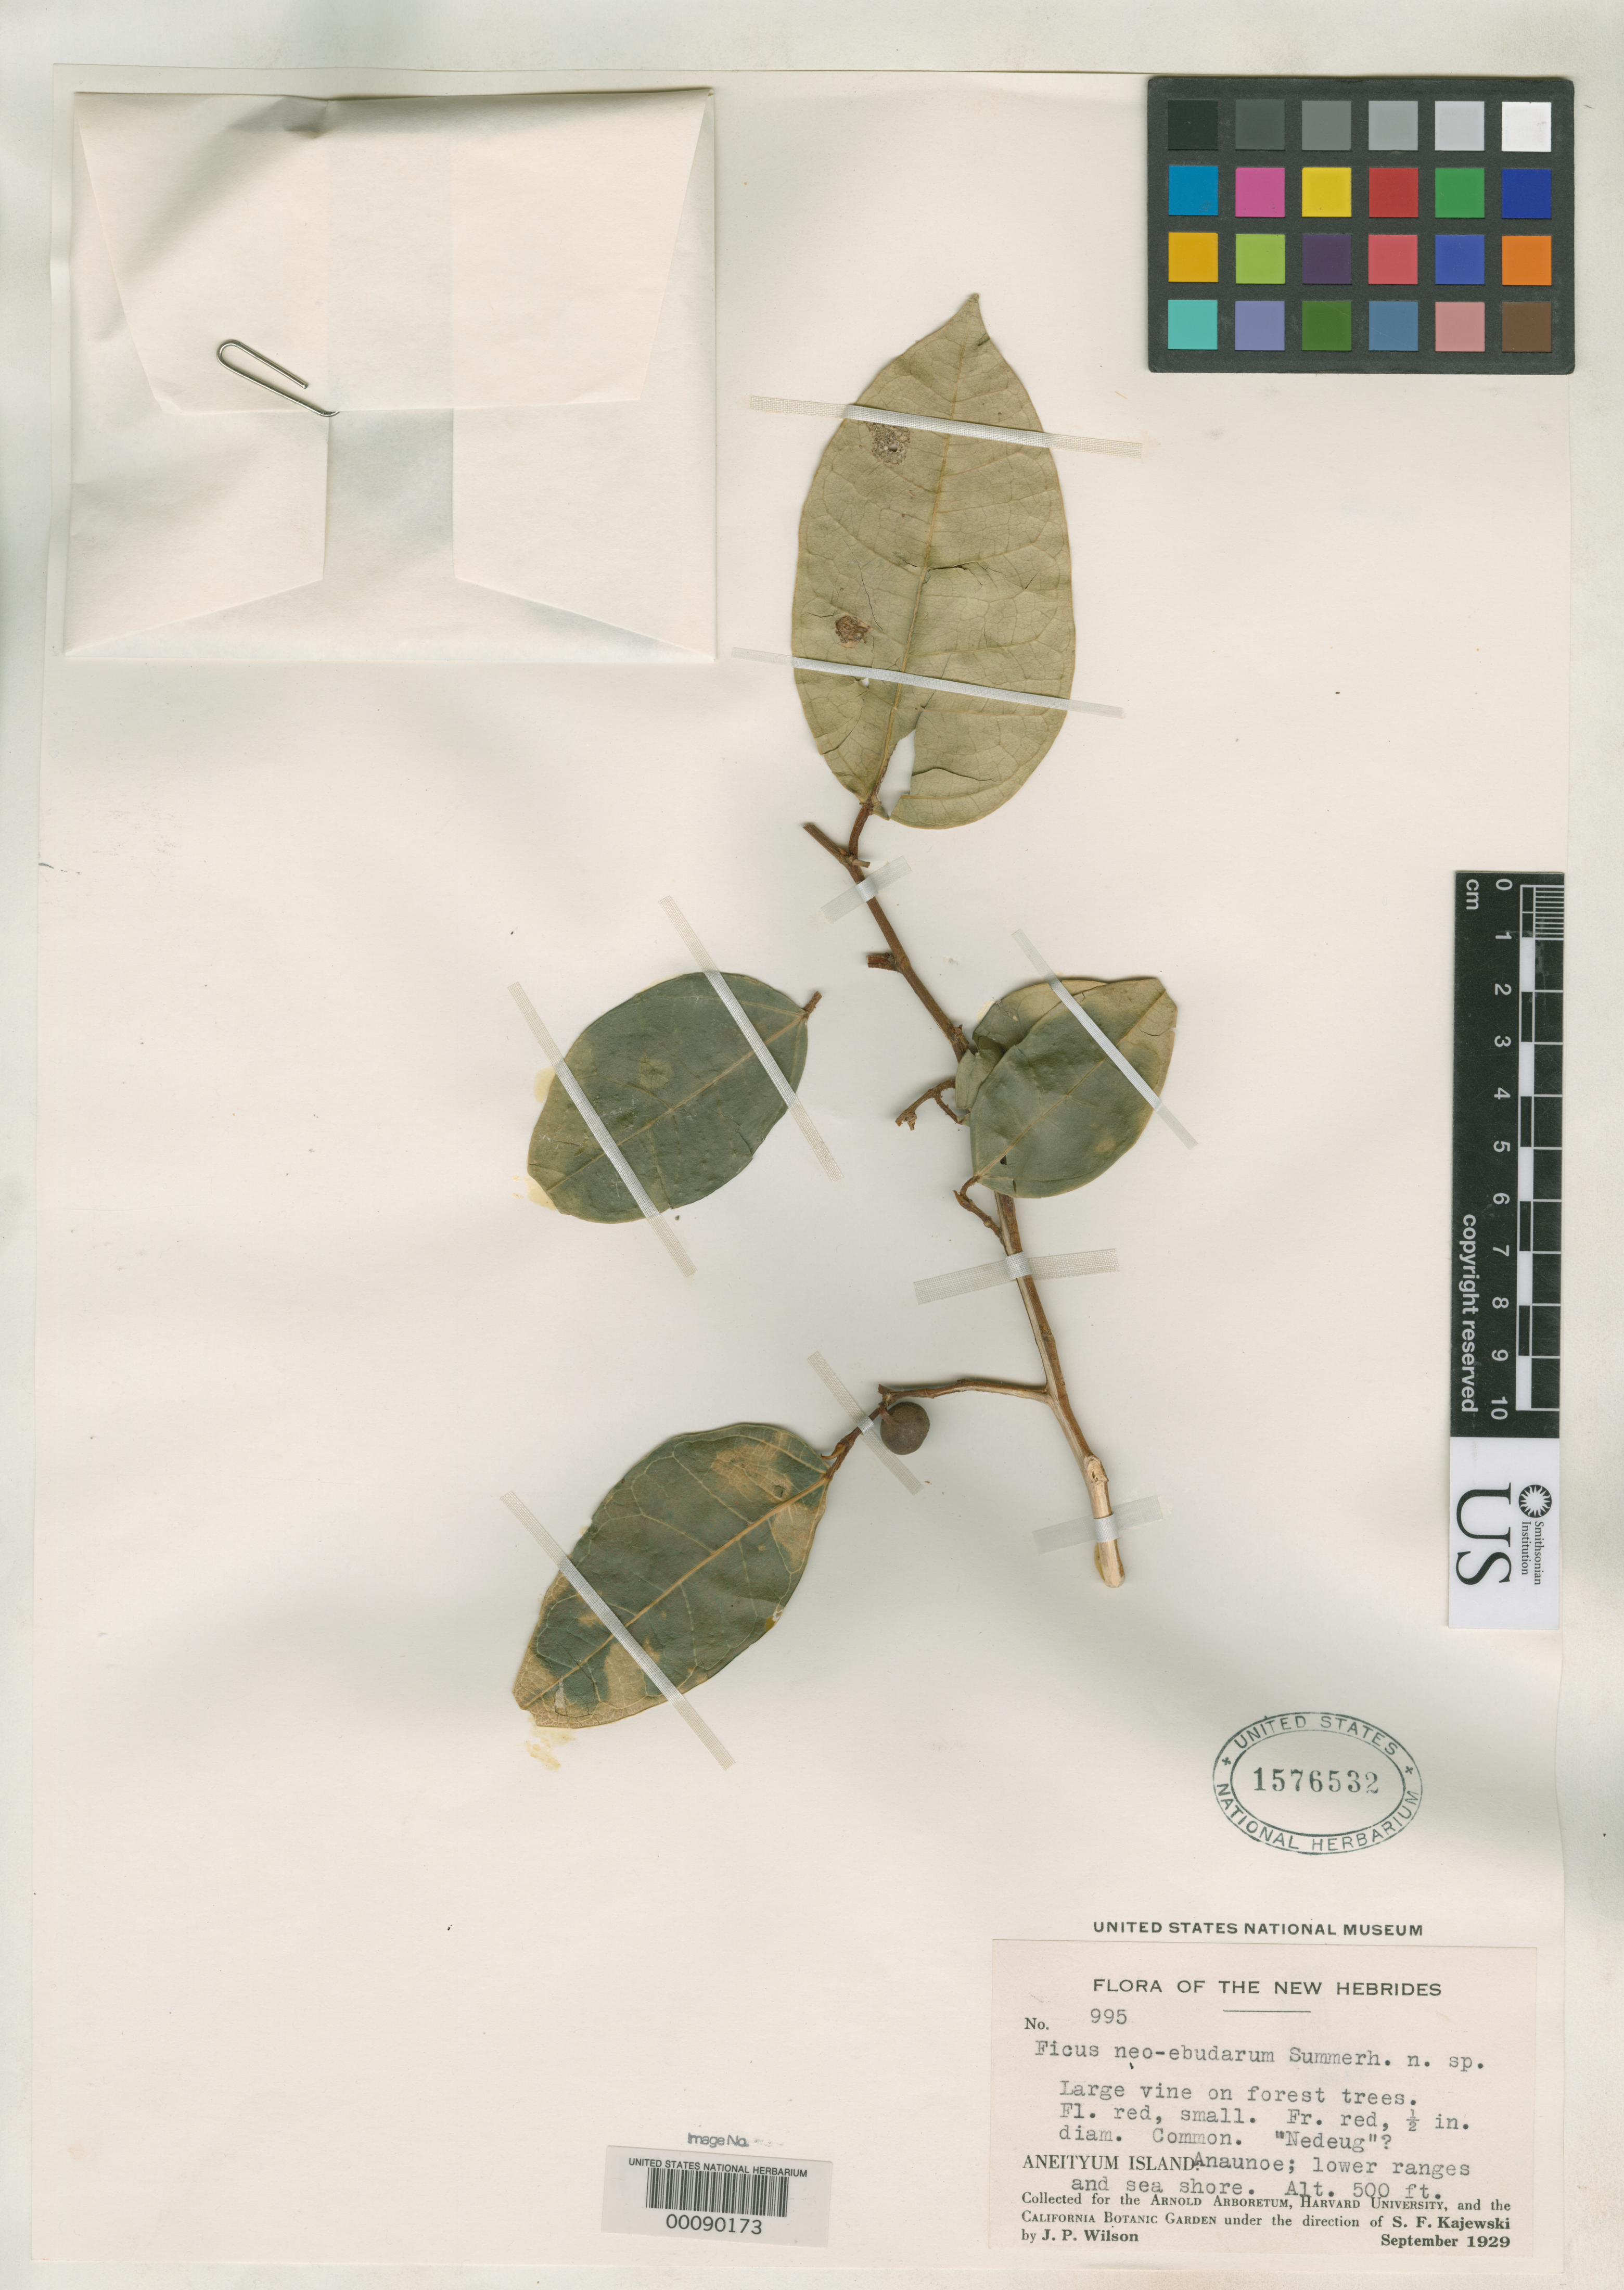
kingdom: Plantae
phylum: Tracheophyta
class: Magnoliopsida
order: Rosales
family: Moraceae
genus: Ficus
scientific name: Ficus neo-ebudarum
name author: Summerh.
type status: Isotype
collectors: J. P. Wilson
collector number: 995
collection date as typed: Sep 1929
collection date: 1929-09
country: Vanuatu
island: Anatom [Aneityum]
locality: Aname, W coast.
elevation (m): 150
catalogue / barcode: US 1576532